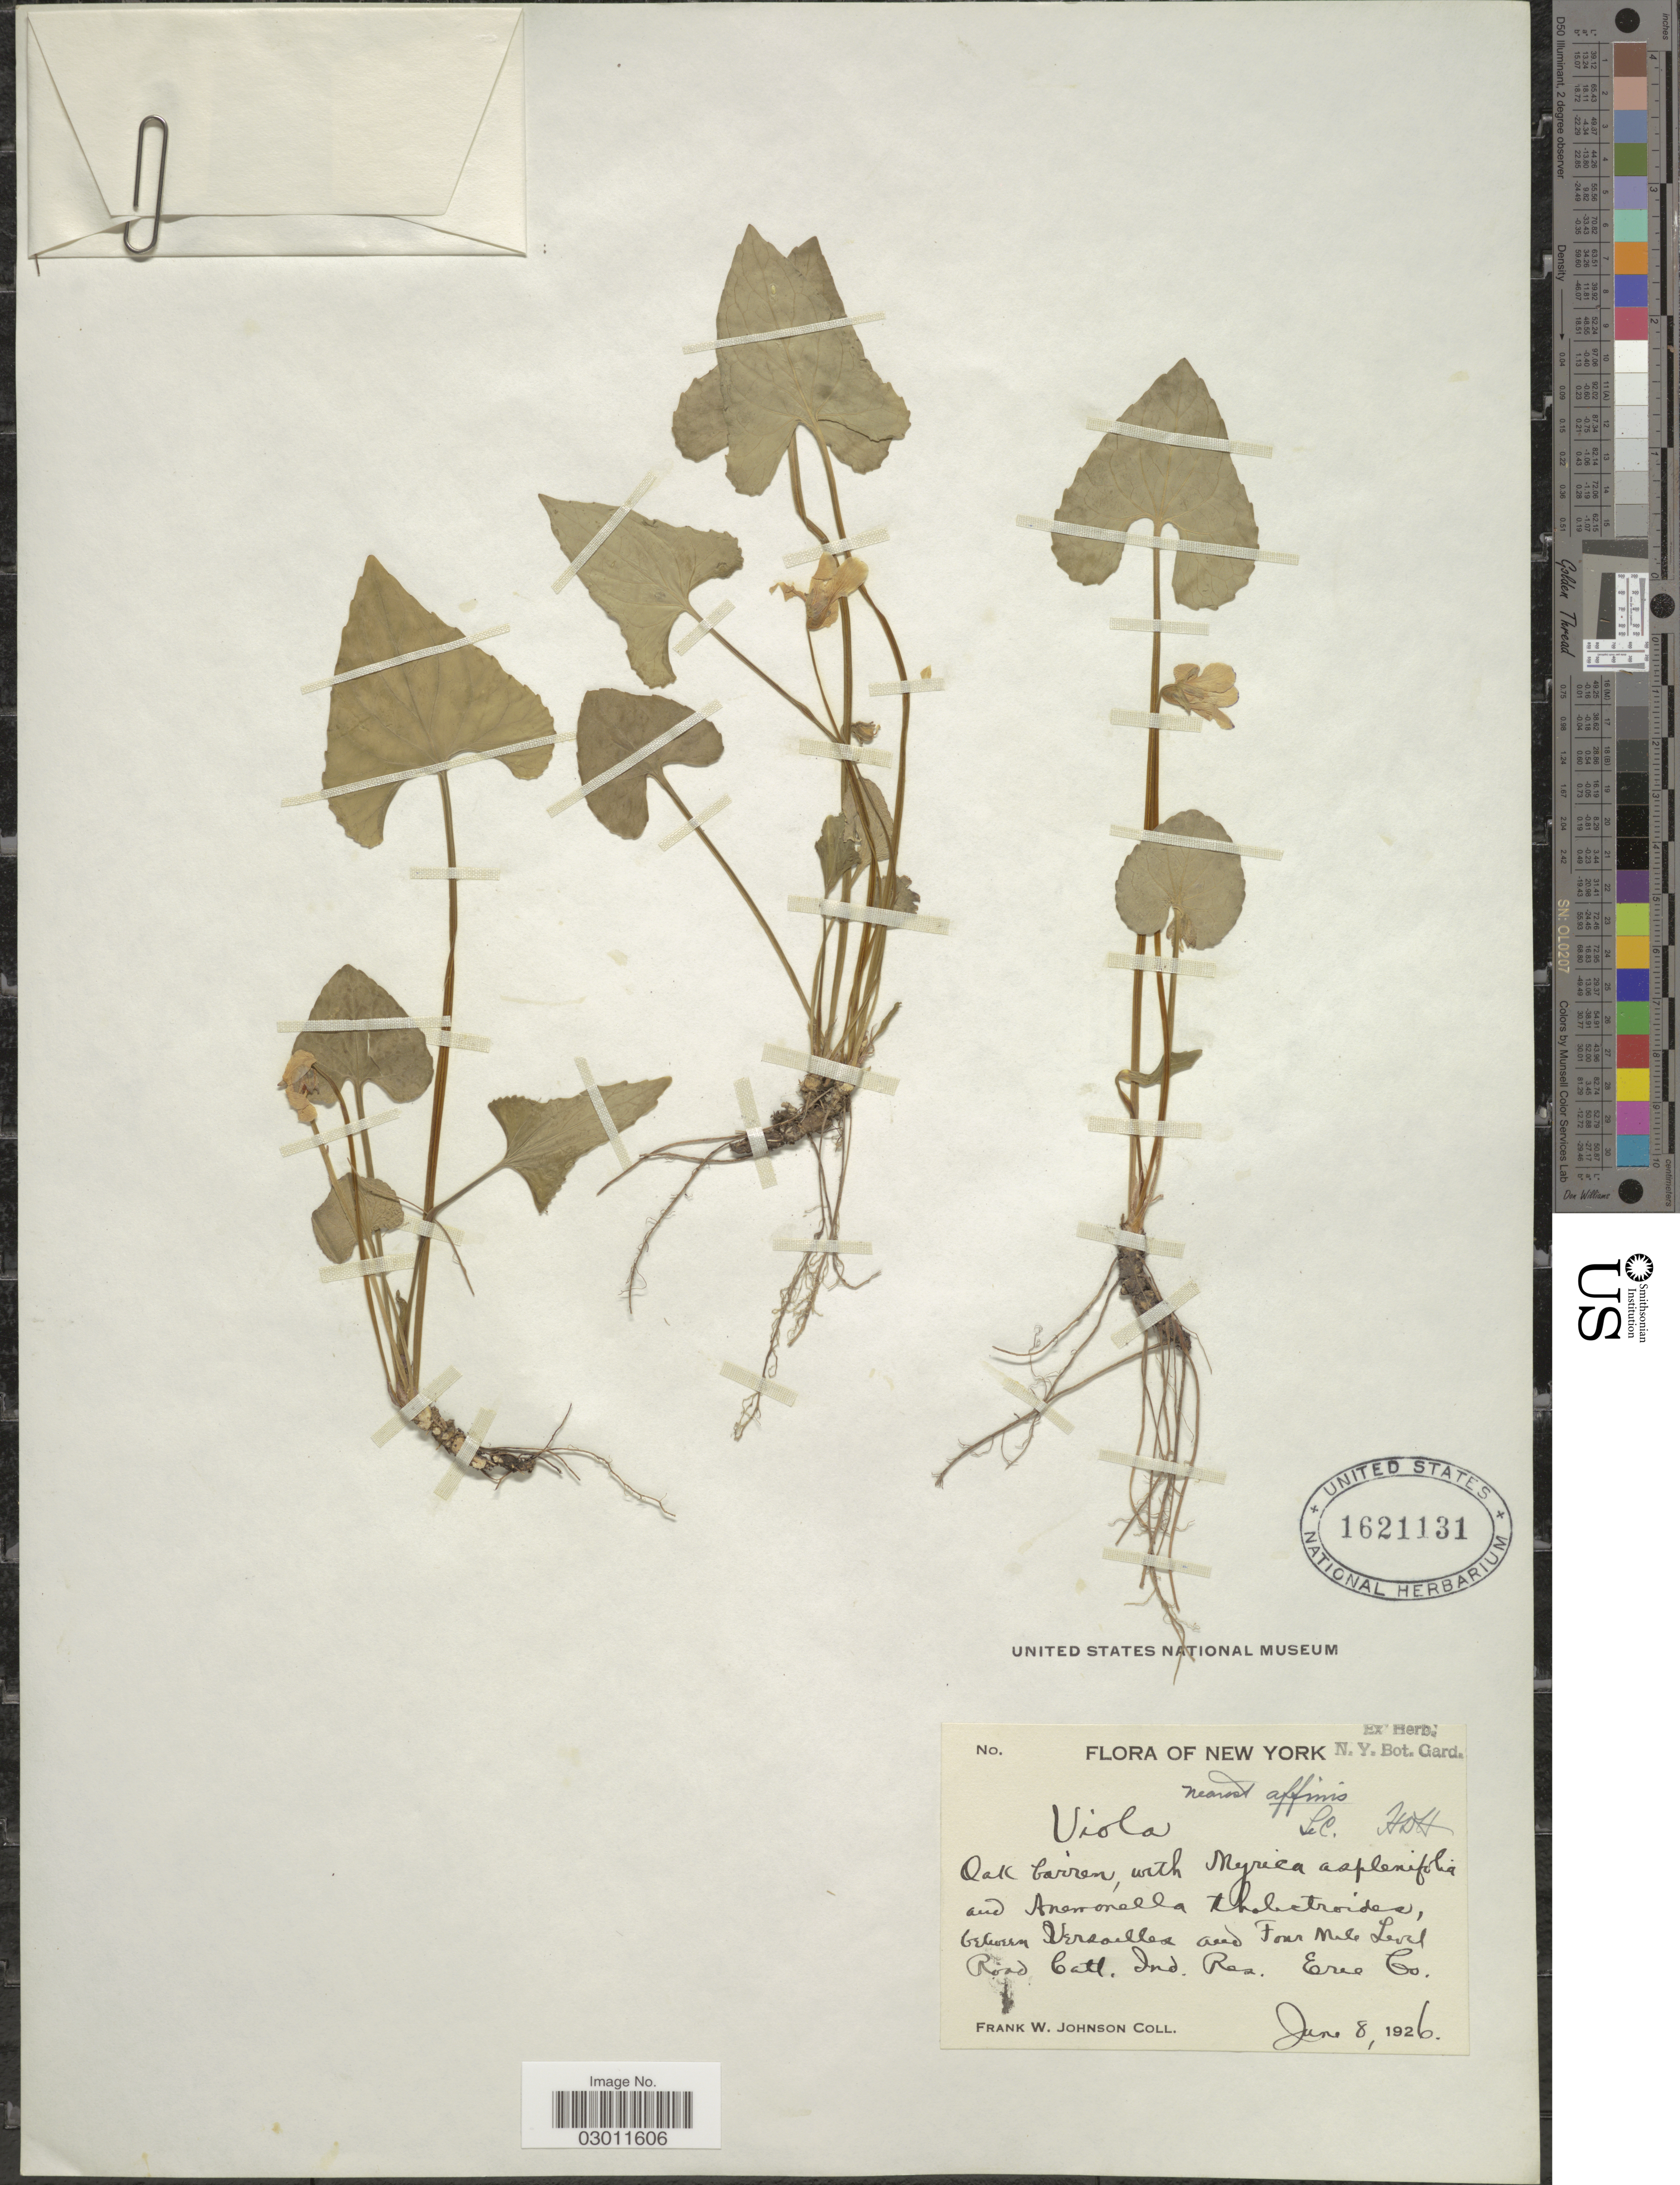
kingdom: Plantae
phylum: Tracheophyta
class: Magnoliopsida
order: Malpighiales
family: Violaceae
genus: Viola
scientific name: Viola affinis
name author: LeConte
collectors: F. W. Johnson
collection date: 1926-06-08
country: United States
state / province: New York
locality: Between Versailles and Four Mile Level Road Catt. Ind. Res. Erie Co.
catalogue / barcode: US 1621131